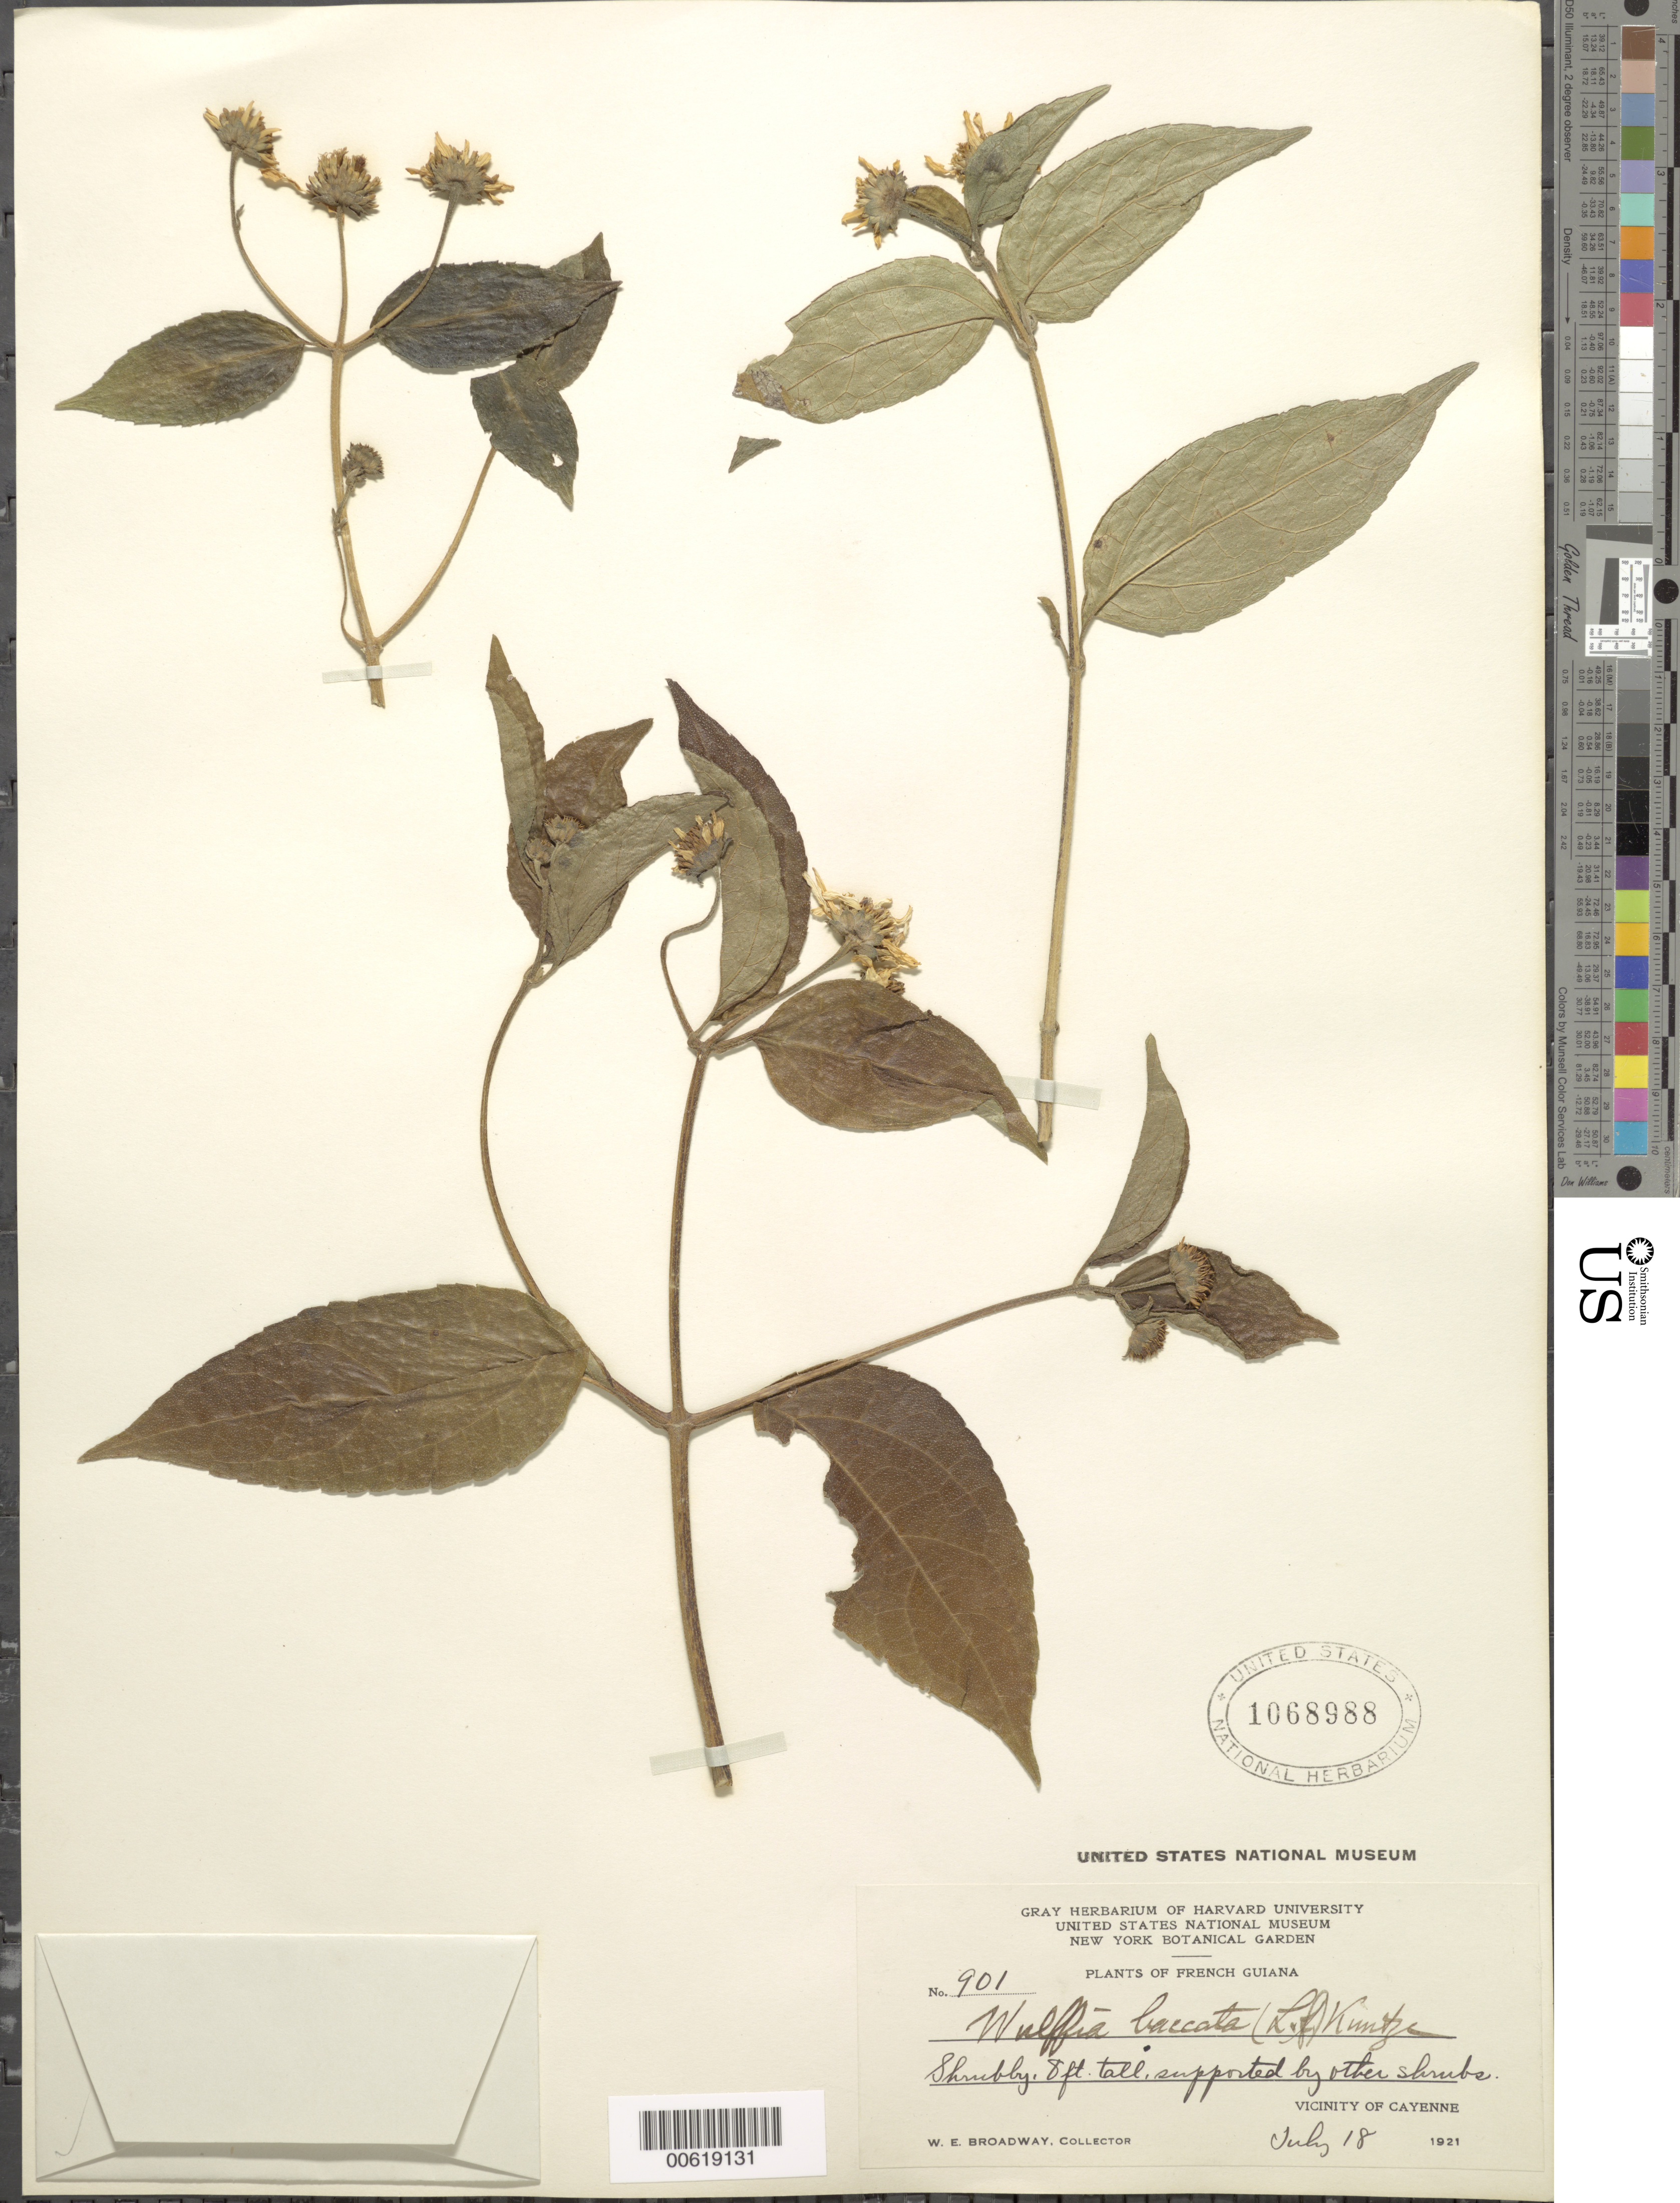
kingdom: Plantae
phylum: Tracheophyta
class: Magnoliopsida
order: Asterales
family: Asteraceae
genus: Wulffia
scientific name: Wulffia baccata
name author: (L. f.) Kuntze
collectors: W. E. Broadway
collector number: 901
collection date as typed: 18-Jul-21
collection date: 1921-07-18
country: French Guiana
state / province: Cayenne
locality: Cayenne, vic., Badoeul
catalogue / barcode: US 1068988